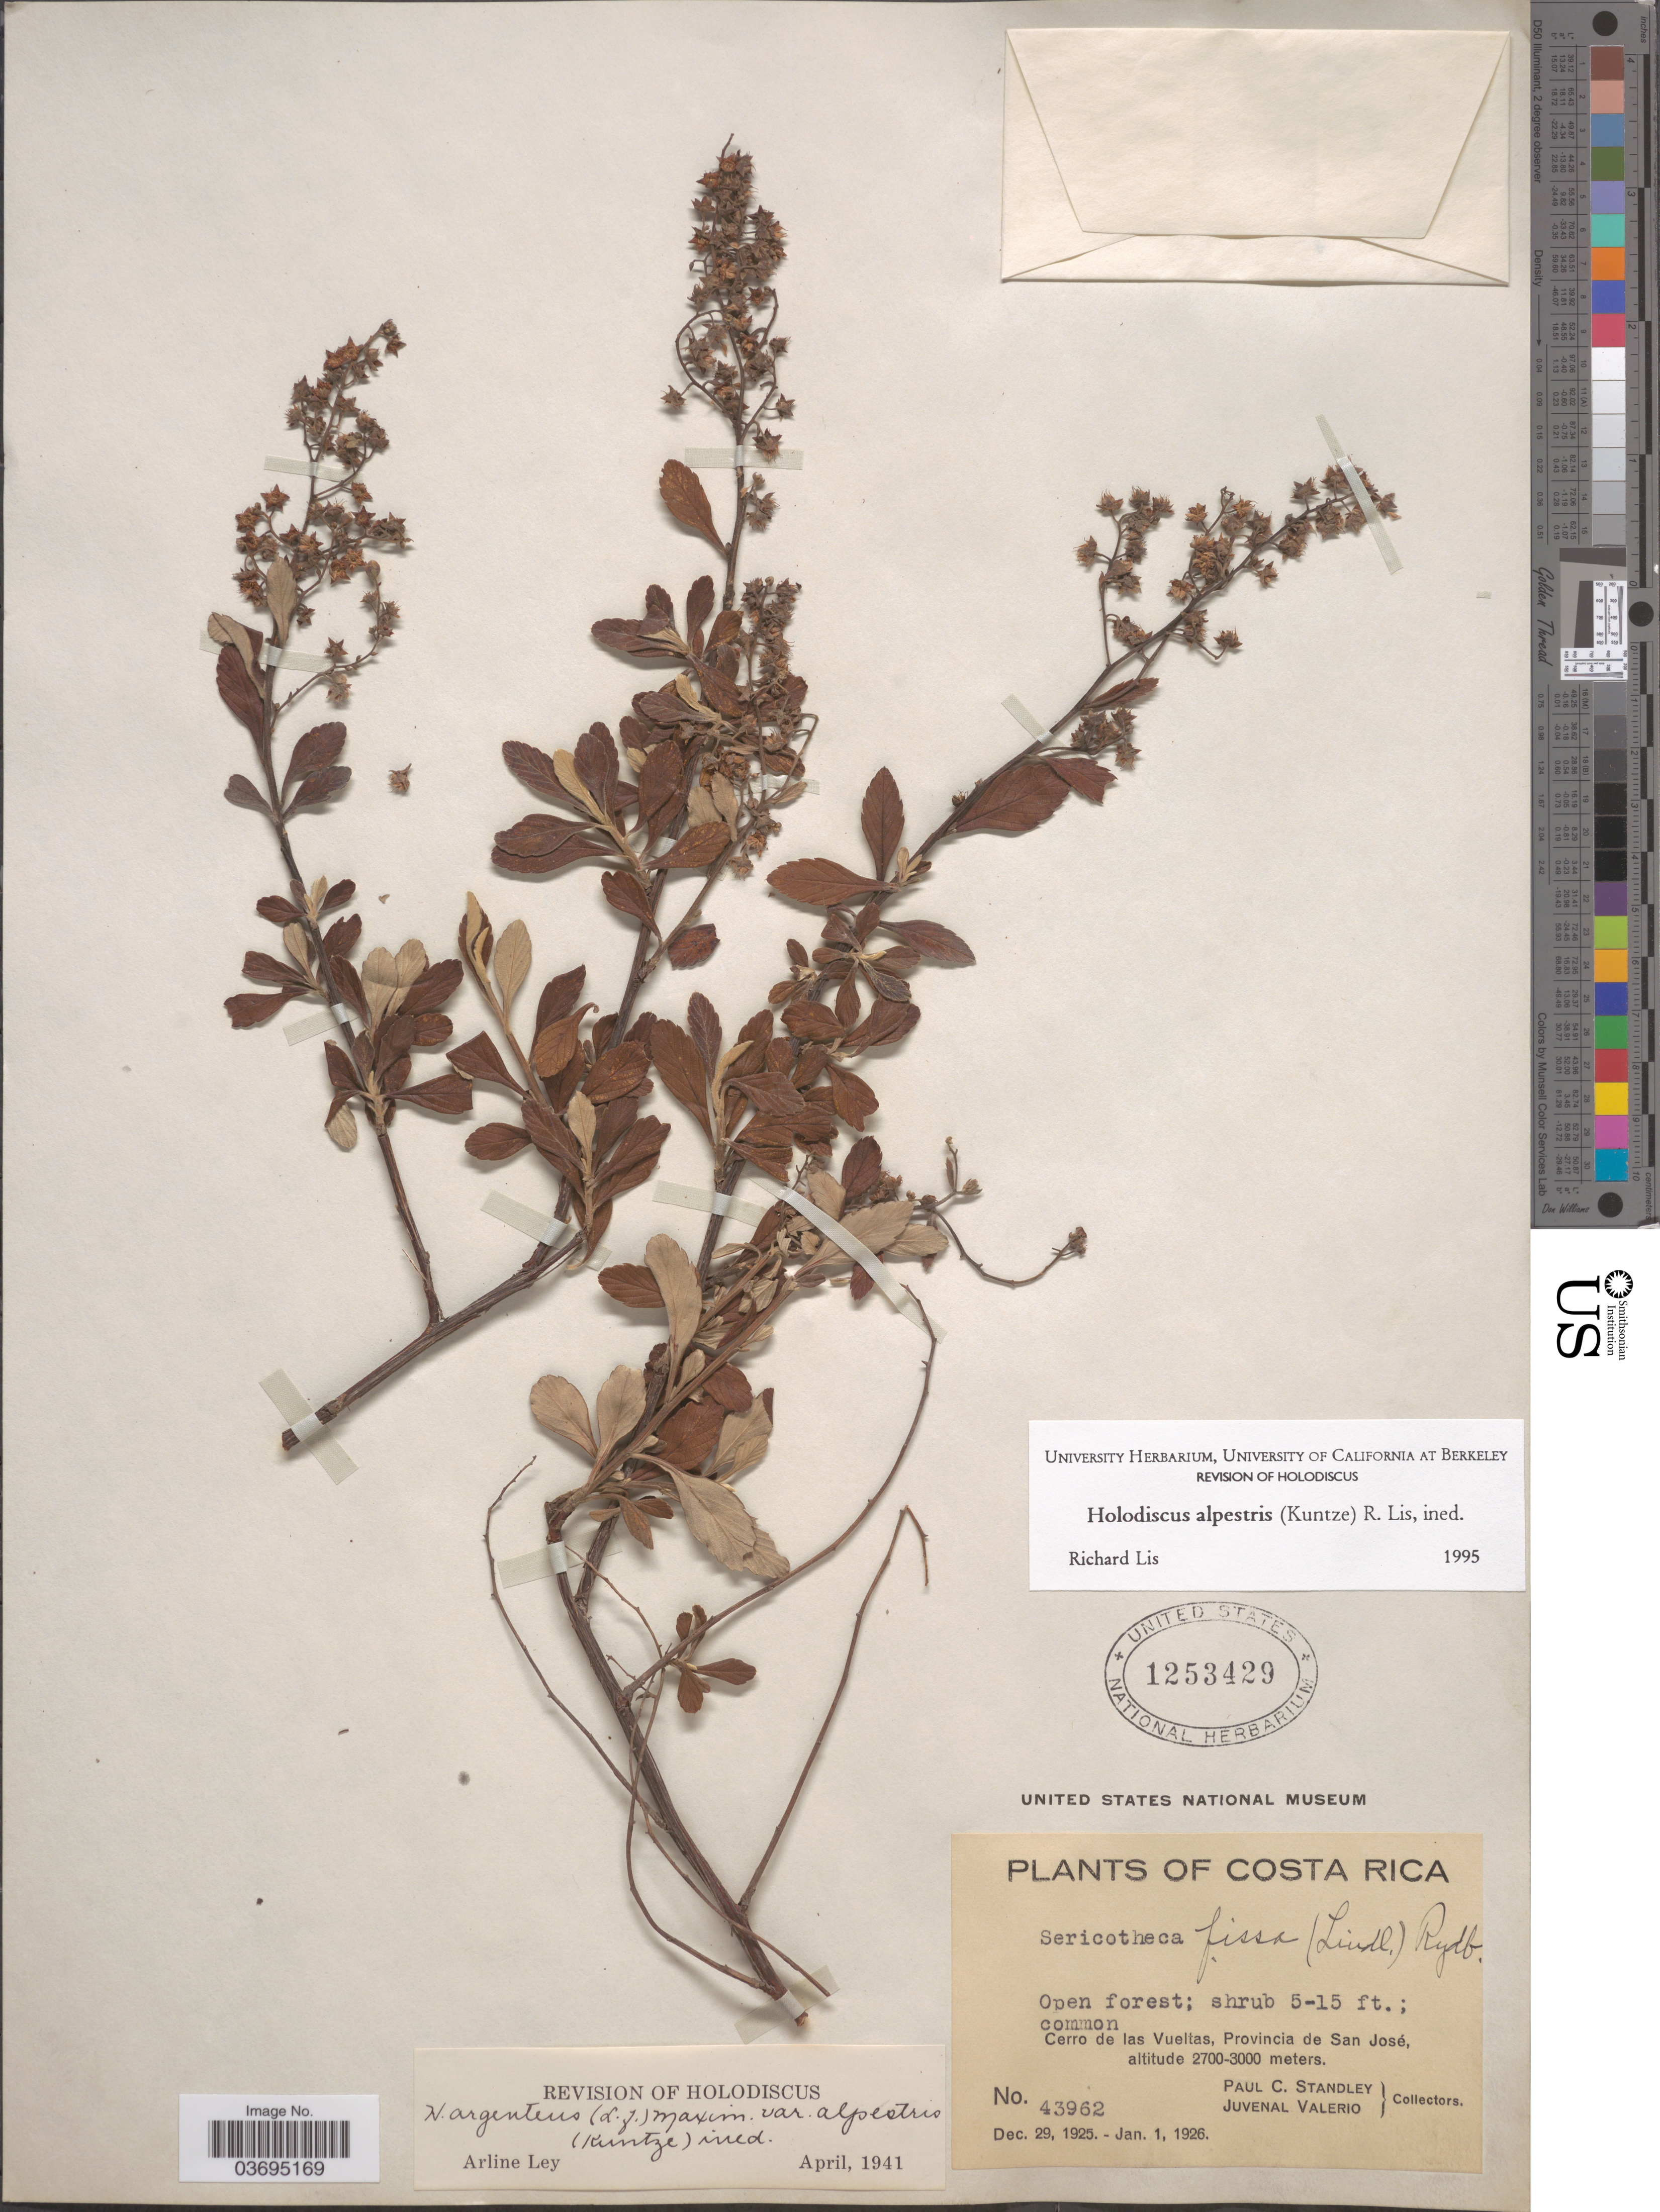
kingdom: Plantae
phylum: Tracheophyta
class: Magnoliopsida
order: Rosales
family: Rosaceae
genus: Holodiscus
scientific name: Holodiscus argenteus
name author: (L. f.) Maxim.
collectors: P. C. Standley & J. Valerio R.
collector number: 43962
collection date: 1925-12-29/1926-01-01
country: Costa Rica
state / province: San José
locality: Cerro de las Vueltas.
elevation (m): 2700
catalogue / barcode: US 1253429